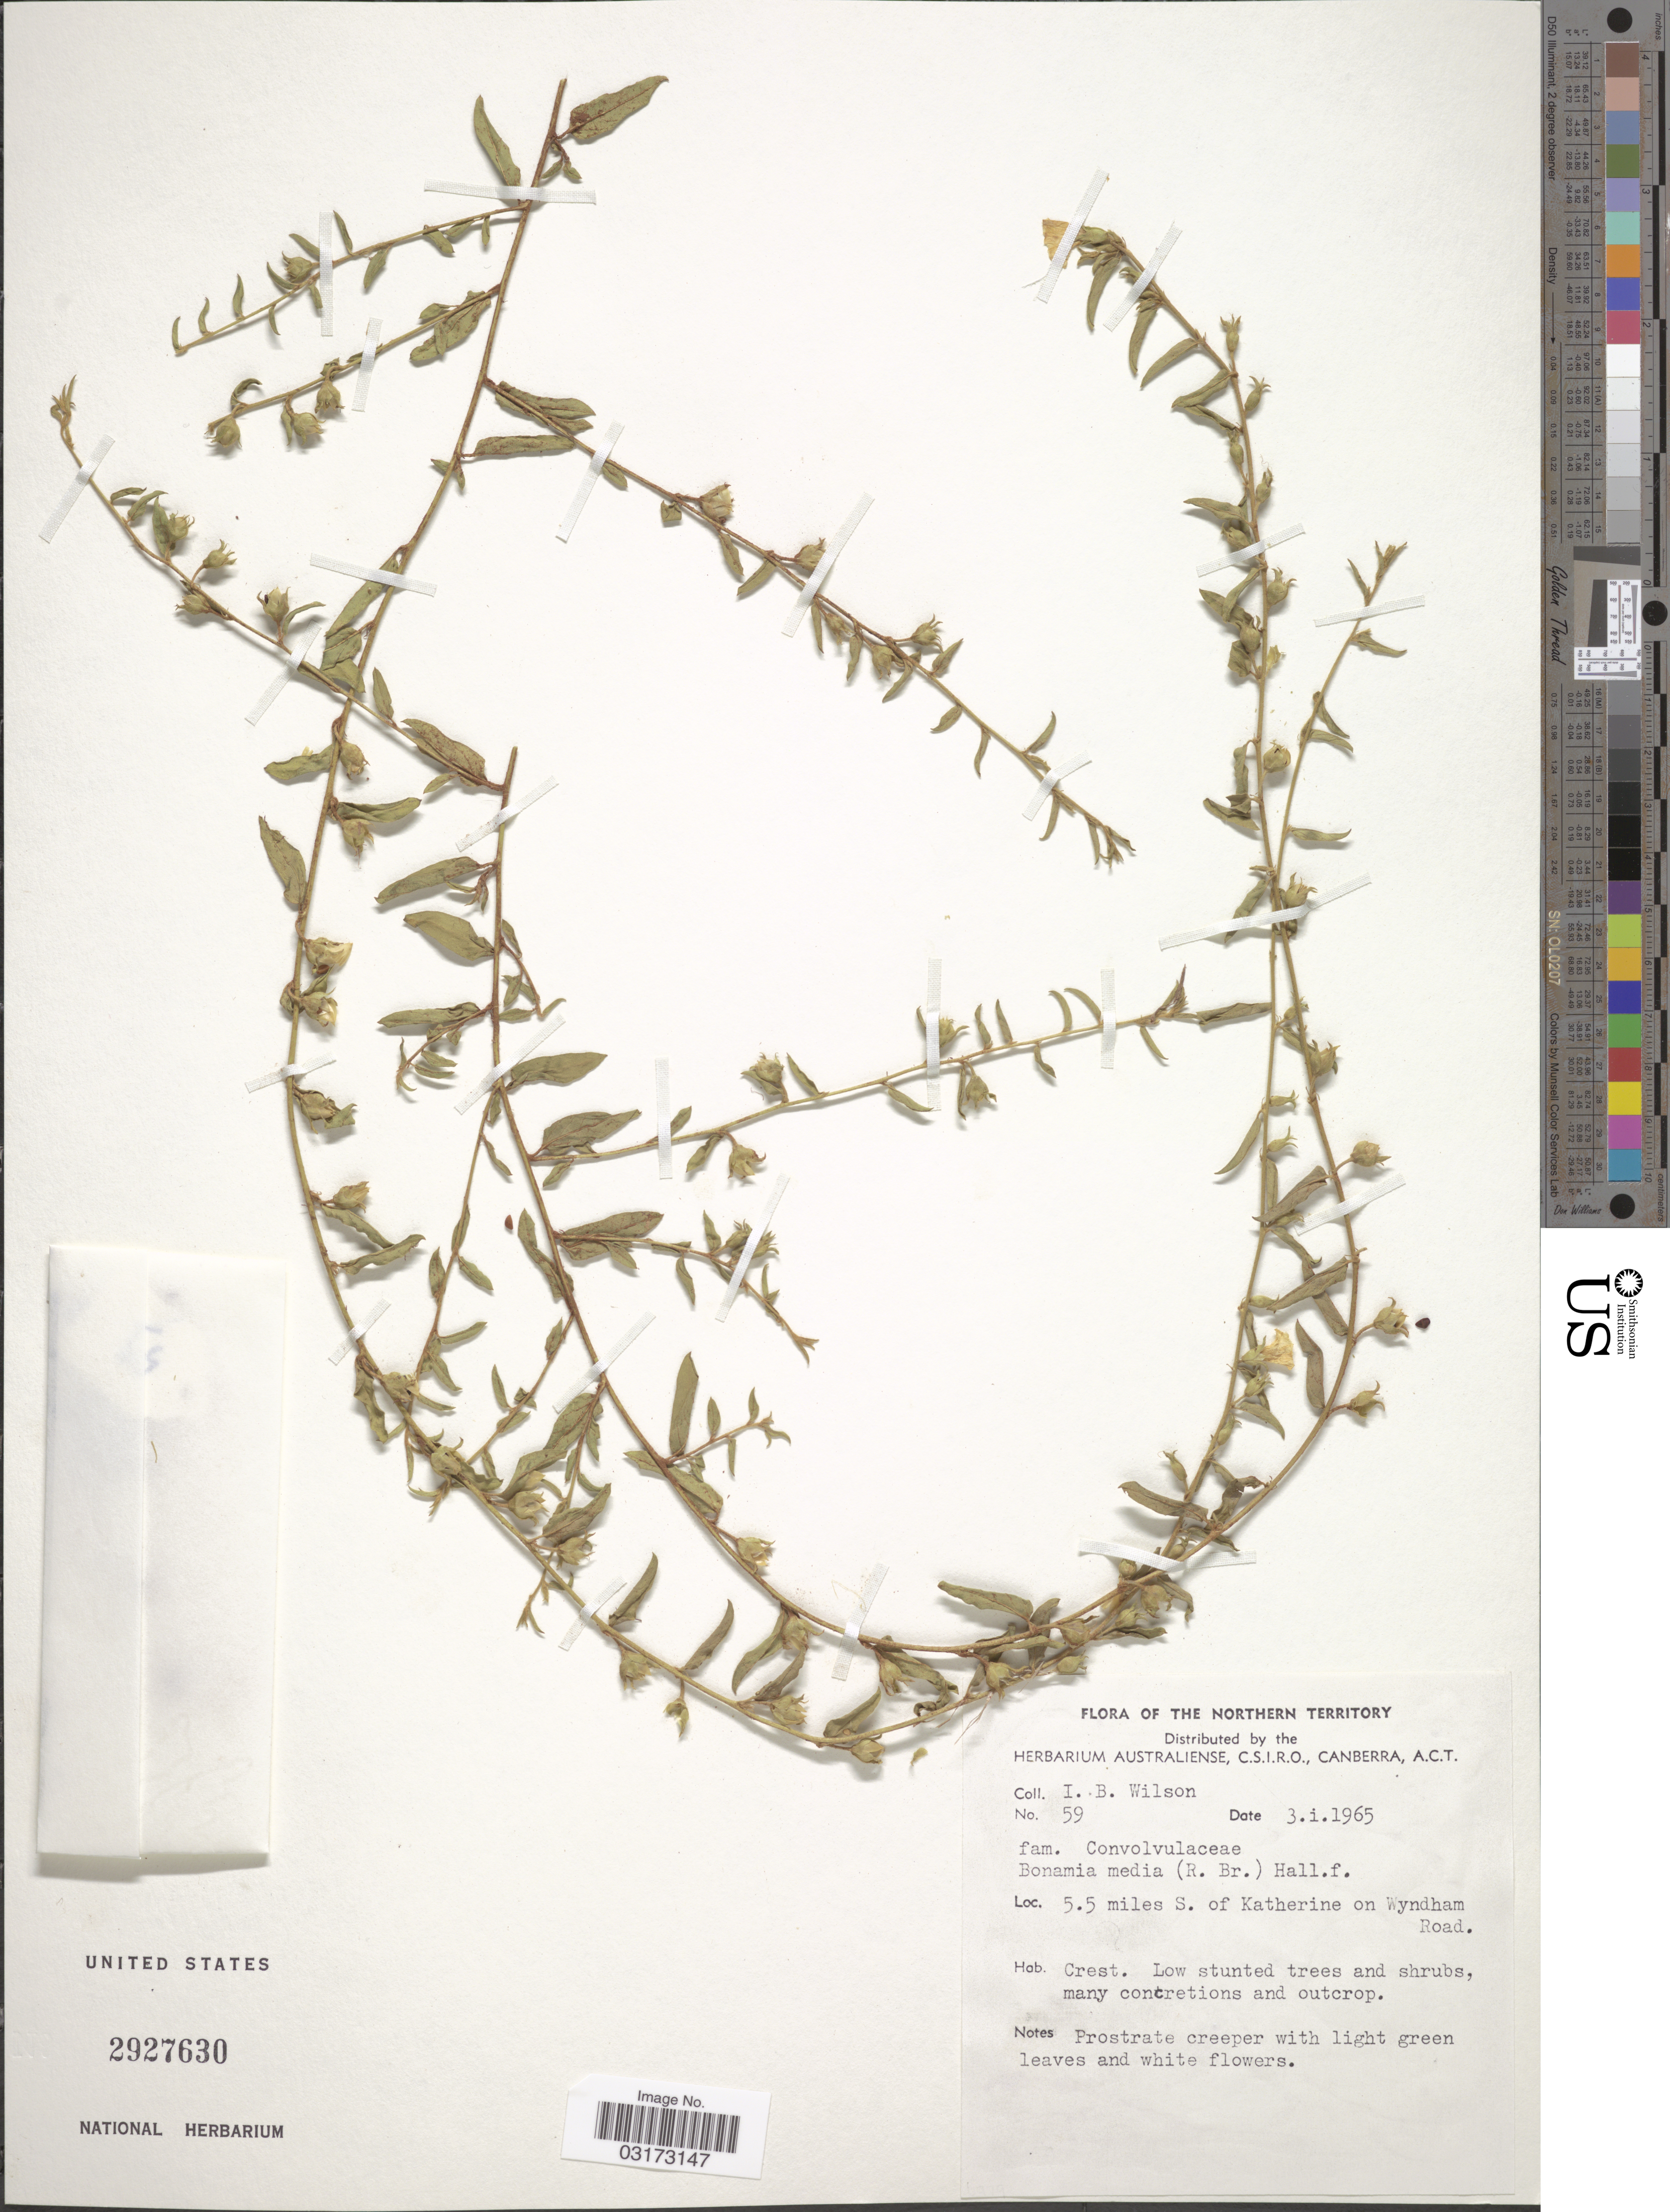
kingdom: Plantae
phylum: Tracheophyta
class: Magnoliopsida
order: Solanales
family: Convolvulaceae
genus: Bonamia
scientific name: Bonamia media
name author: Hallier f.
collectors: I. B. Wilson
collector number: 59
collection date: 1965-01-03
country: Australia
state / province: Northern Territory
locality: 5.5 miles S. of Katherine on Wyndham Road.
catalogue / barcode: US 2927630